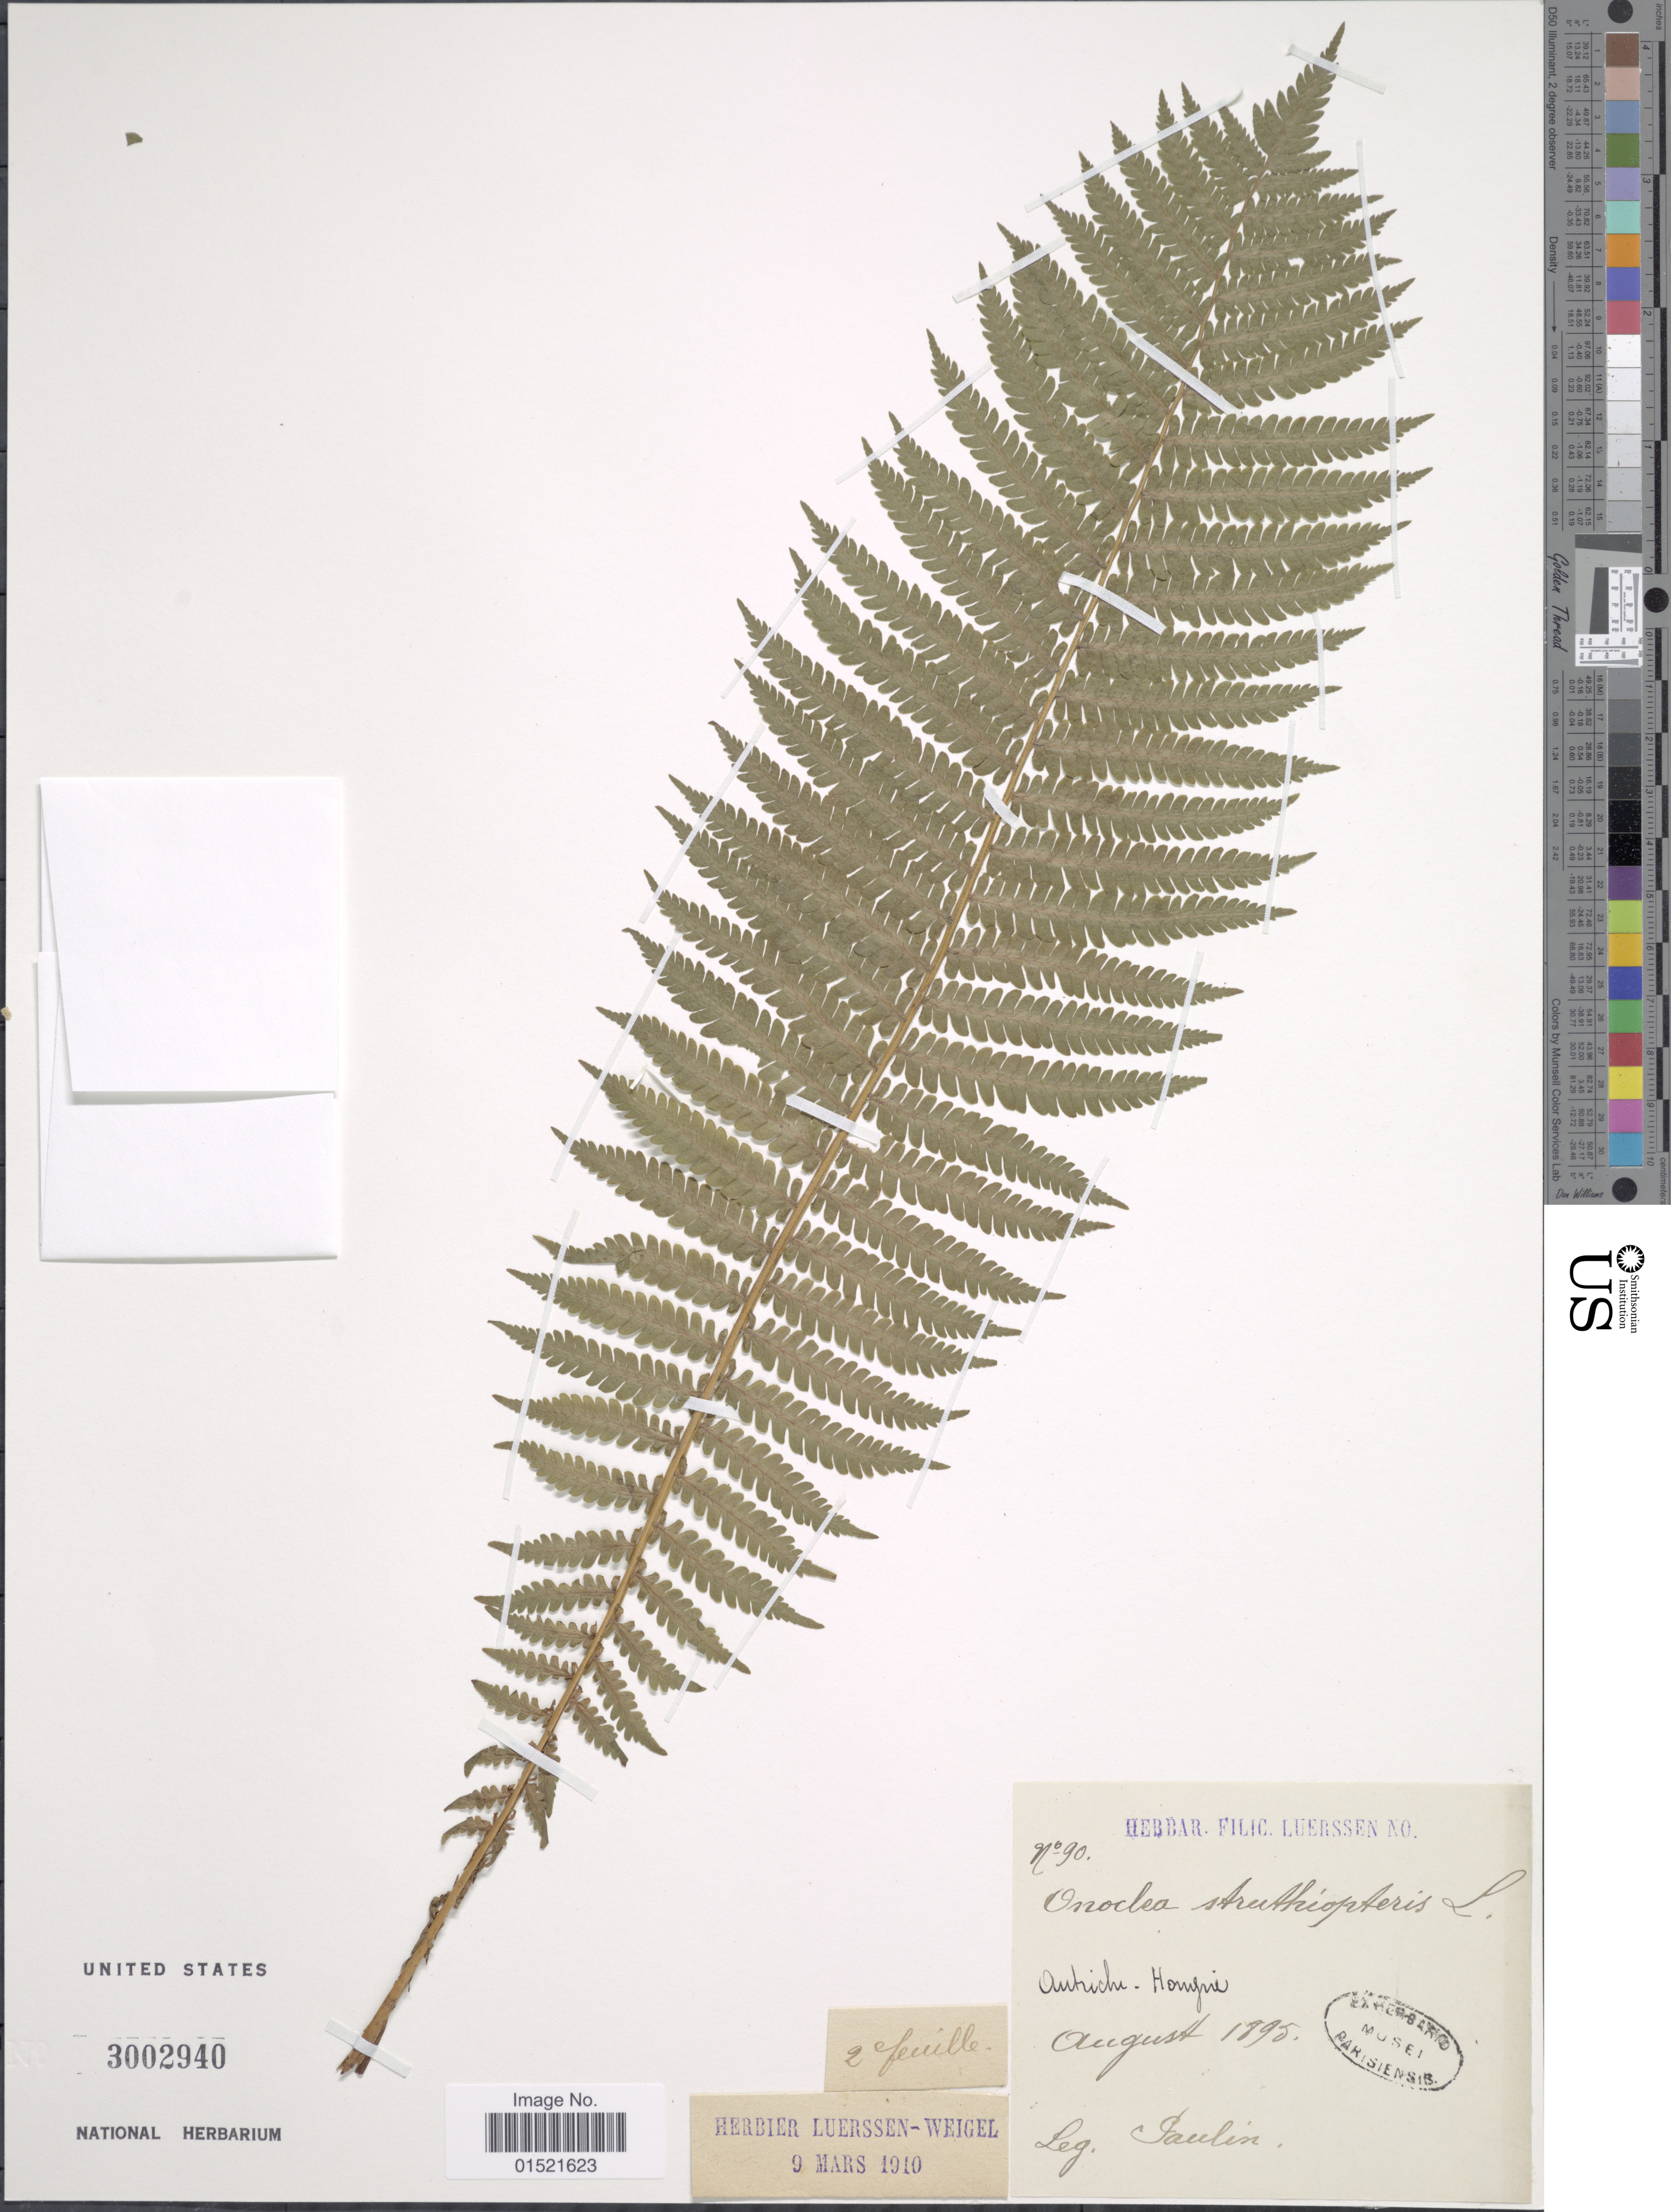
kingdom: Plantae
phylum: Tracheophyta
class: Polypodiopsida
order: Polypodiales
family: Onocleaceae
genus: Matteuccia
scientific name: Matteuccia struthiopteris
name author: (L.) Tod.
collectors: -. Paulin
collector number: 90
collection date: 1895-08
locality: Autriche-Hongrie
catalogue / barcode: US 3002940